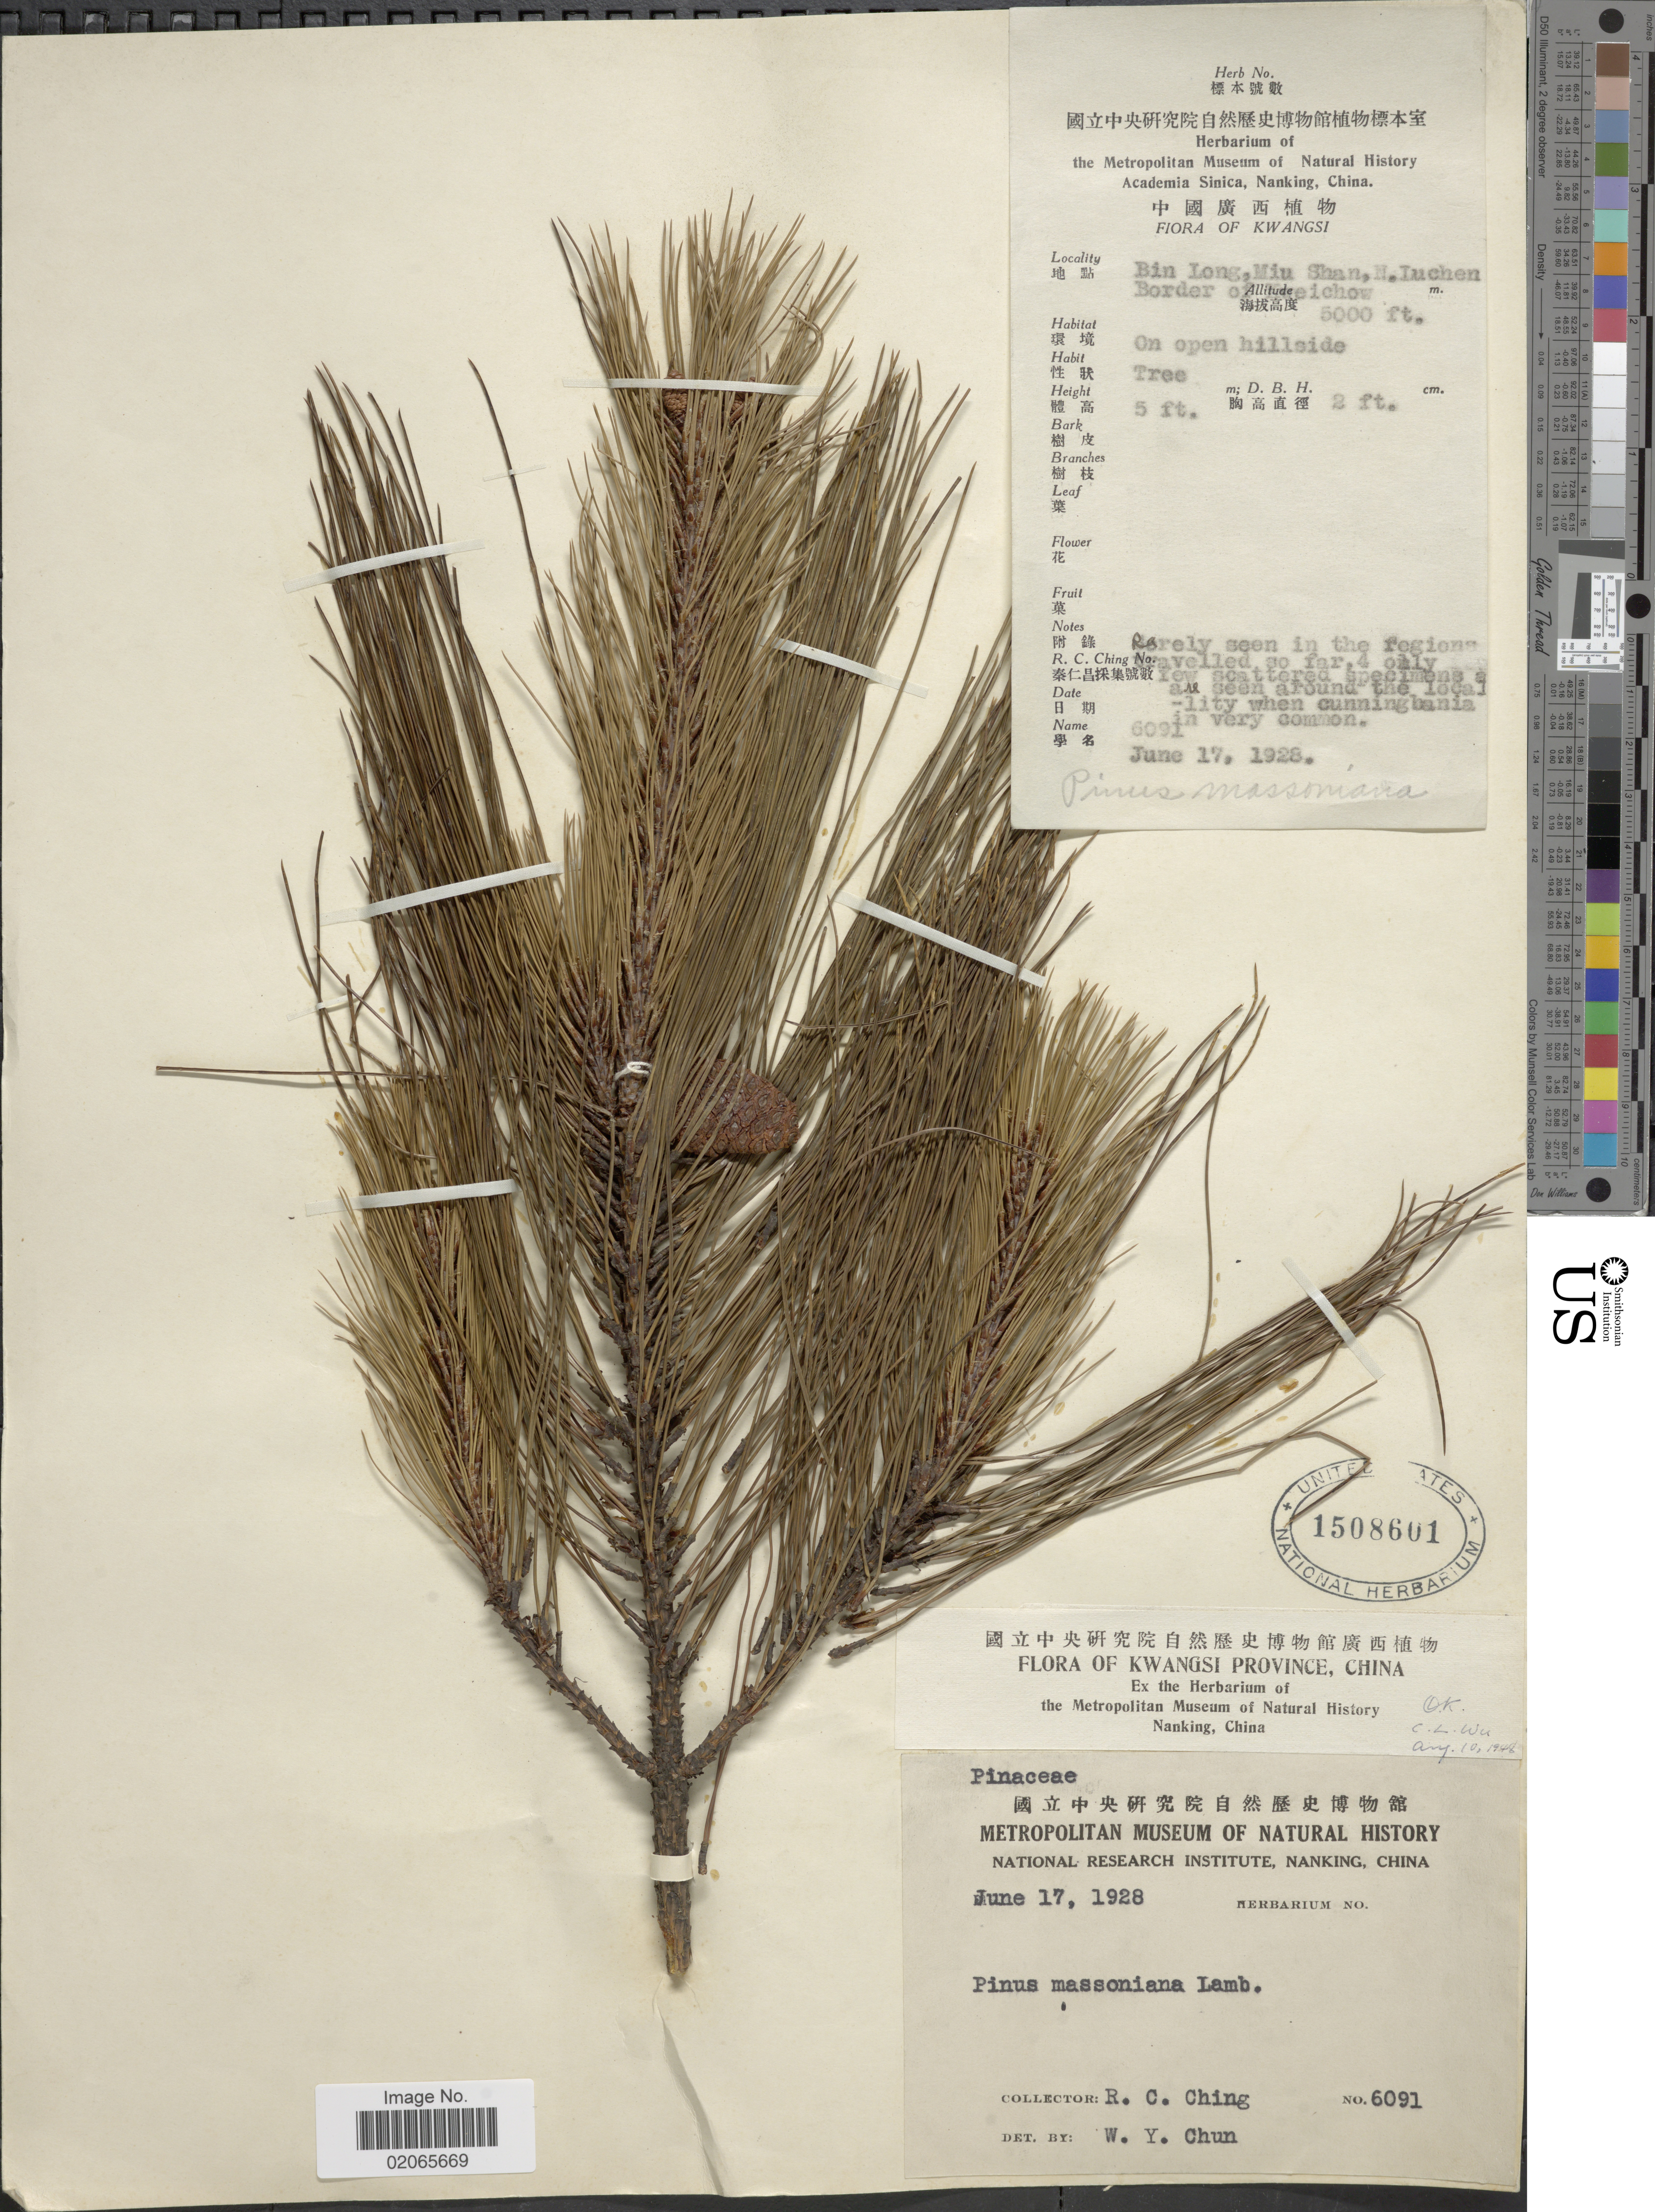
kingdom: Plantae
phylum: Tracheophyta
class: Pinopsida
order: Pinales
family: Pinaceae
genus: Pinus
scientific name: Pinus massoniana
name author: D. Don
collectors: R. C. Ching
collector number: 6091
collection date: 1928-06-17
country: China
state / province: Guangxi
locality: Kwangsi, Bin Long, Miu Shan, N. Luchen Border of Keichow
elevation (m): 1524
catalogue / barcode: US 1508601